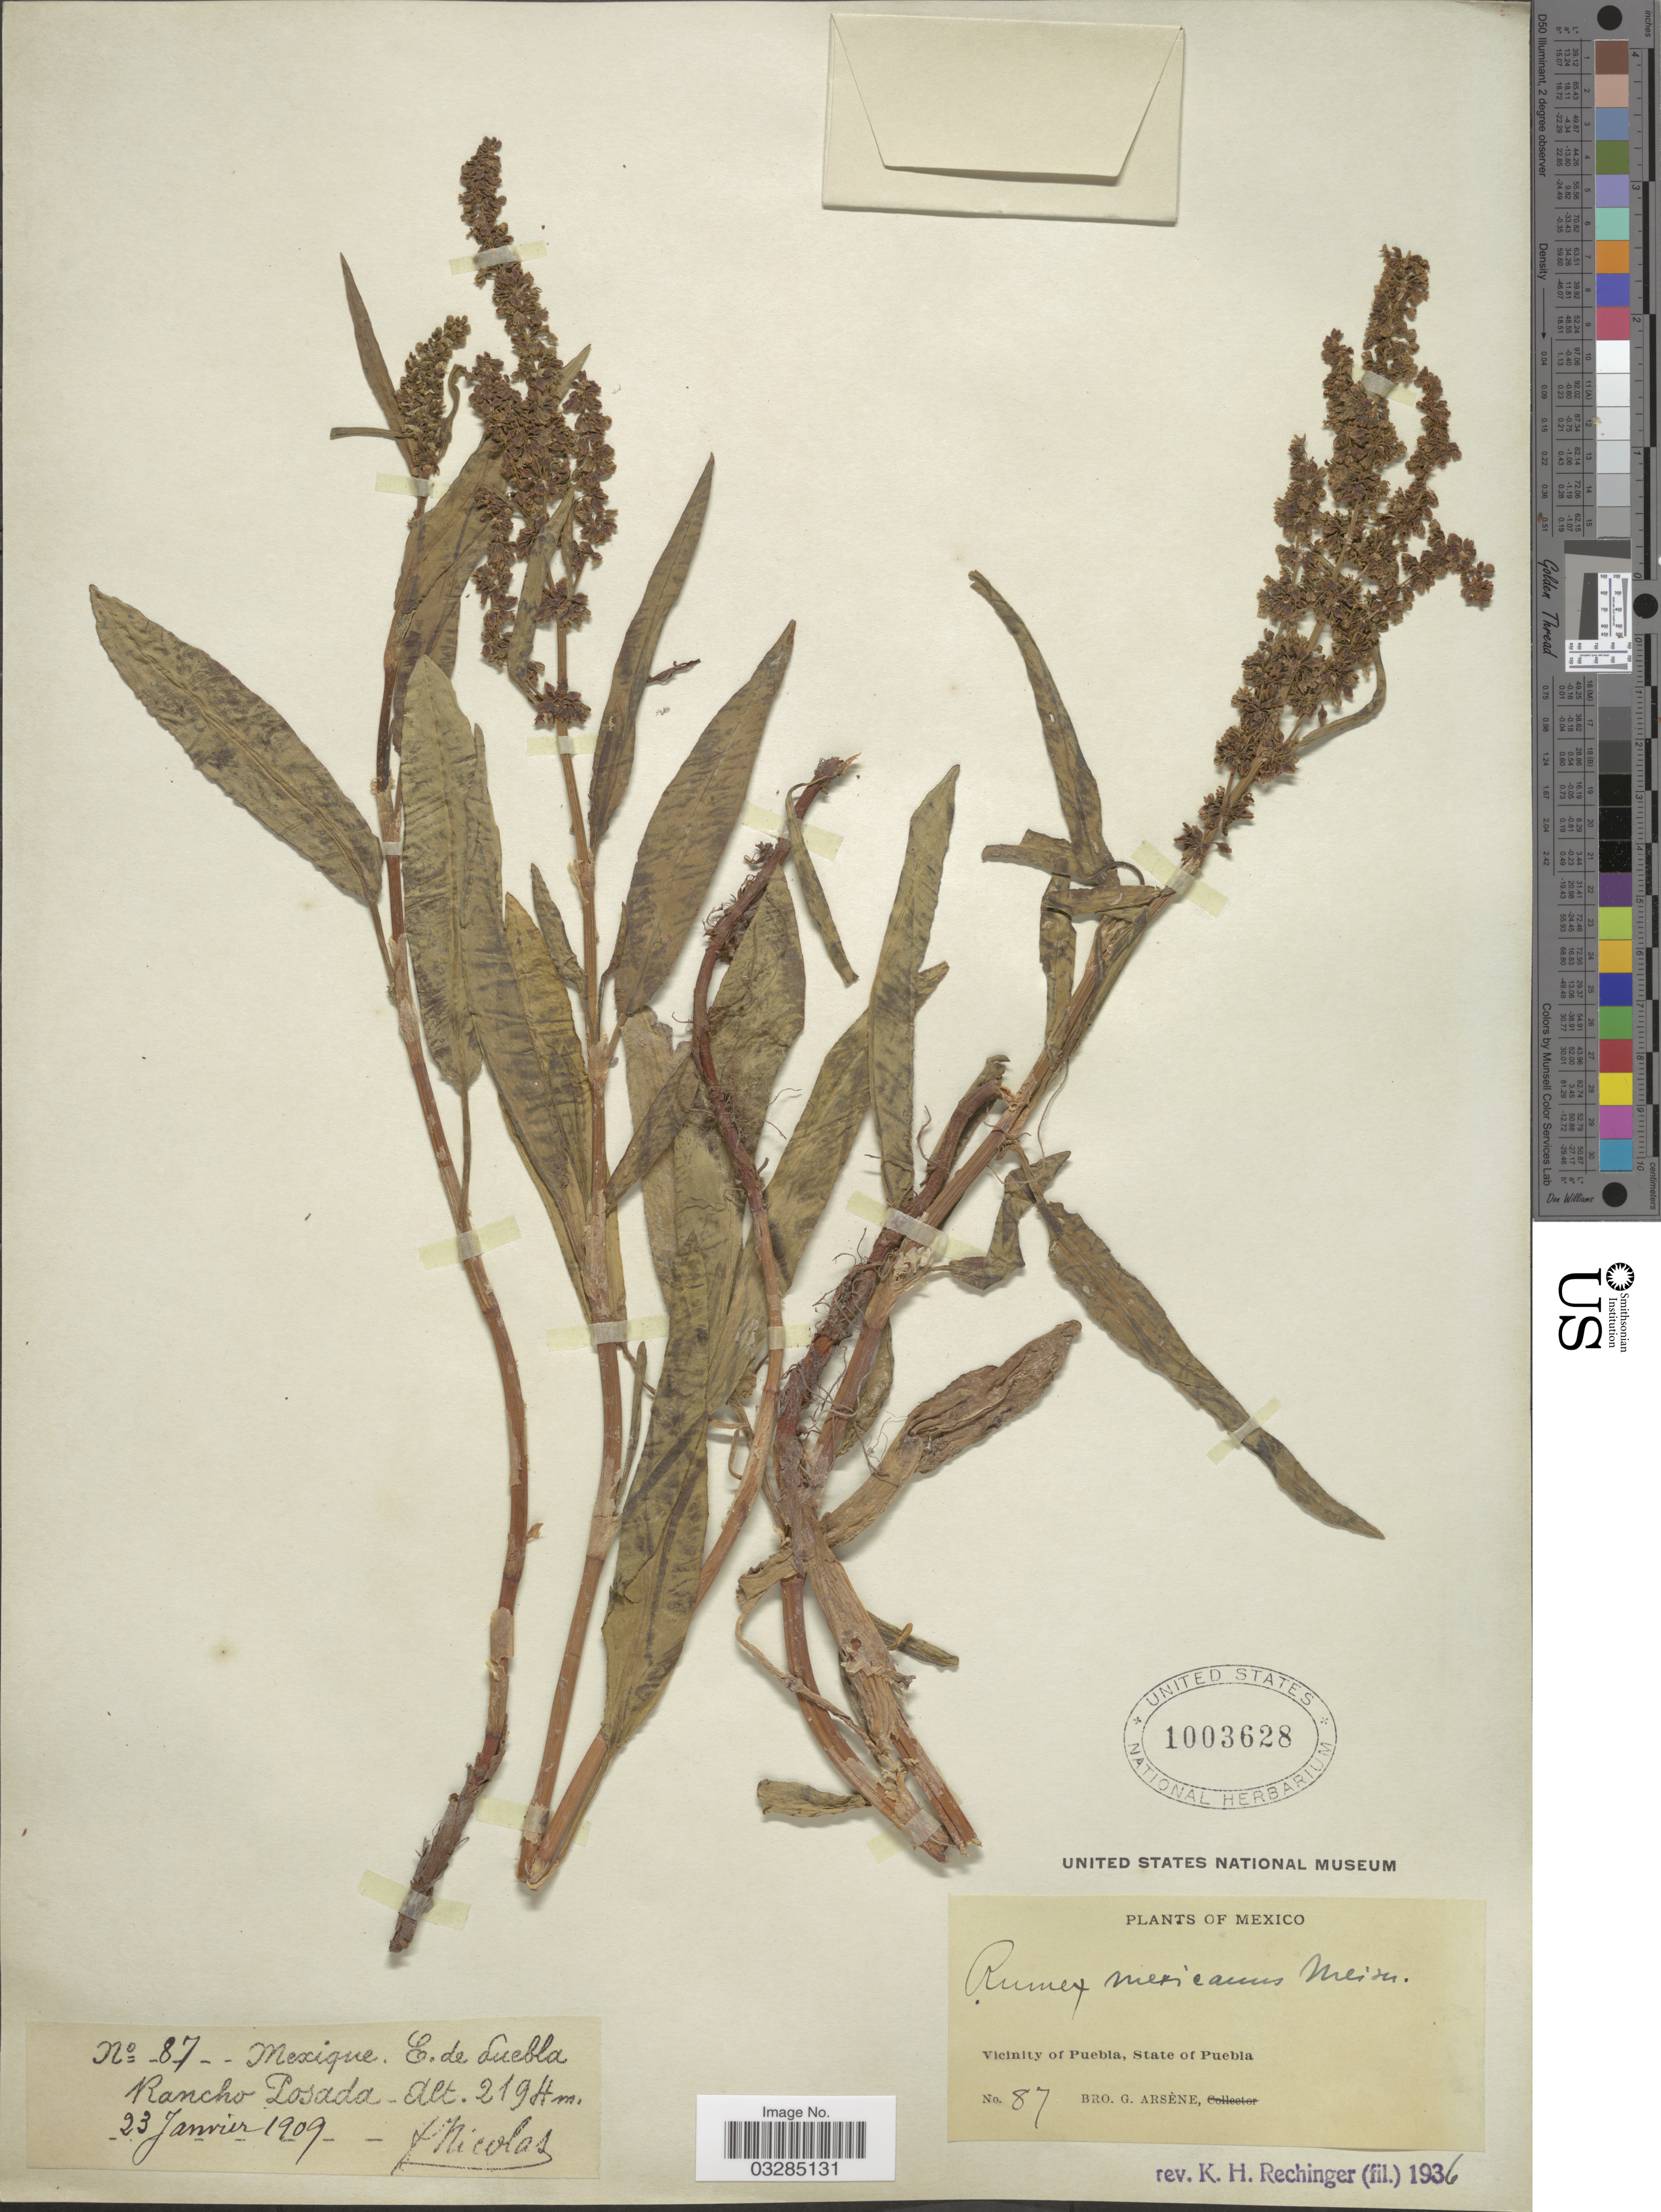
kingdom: Plantae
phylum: Tracheophyta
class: Magnoliopsida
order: Caryophyllales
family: Polygonaceae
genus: Rumex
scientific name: Rumex mexicanus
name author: Meisn.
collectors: Bro. G. Arsène & F. Nicolas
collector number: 87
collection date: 1909-01-23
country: Mexico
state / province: Puebla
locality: Vicinity of Puebla. Rancho Losada.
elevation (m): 2194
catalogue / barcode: US 1003628